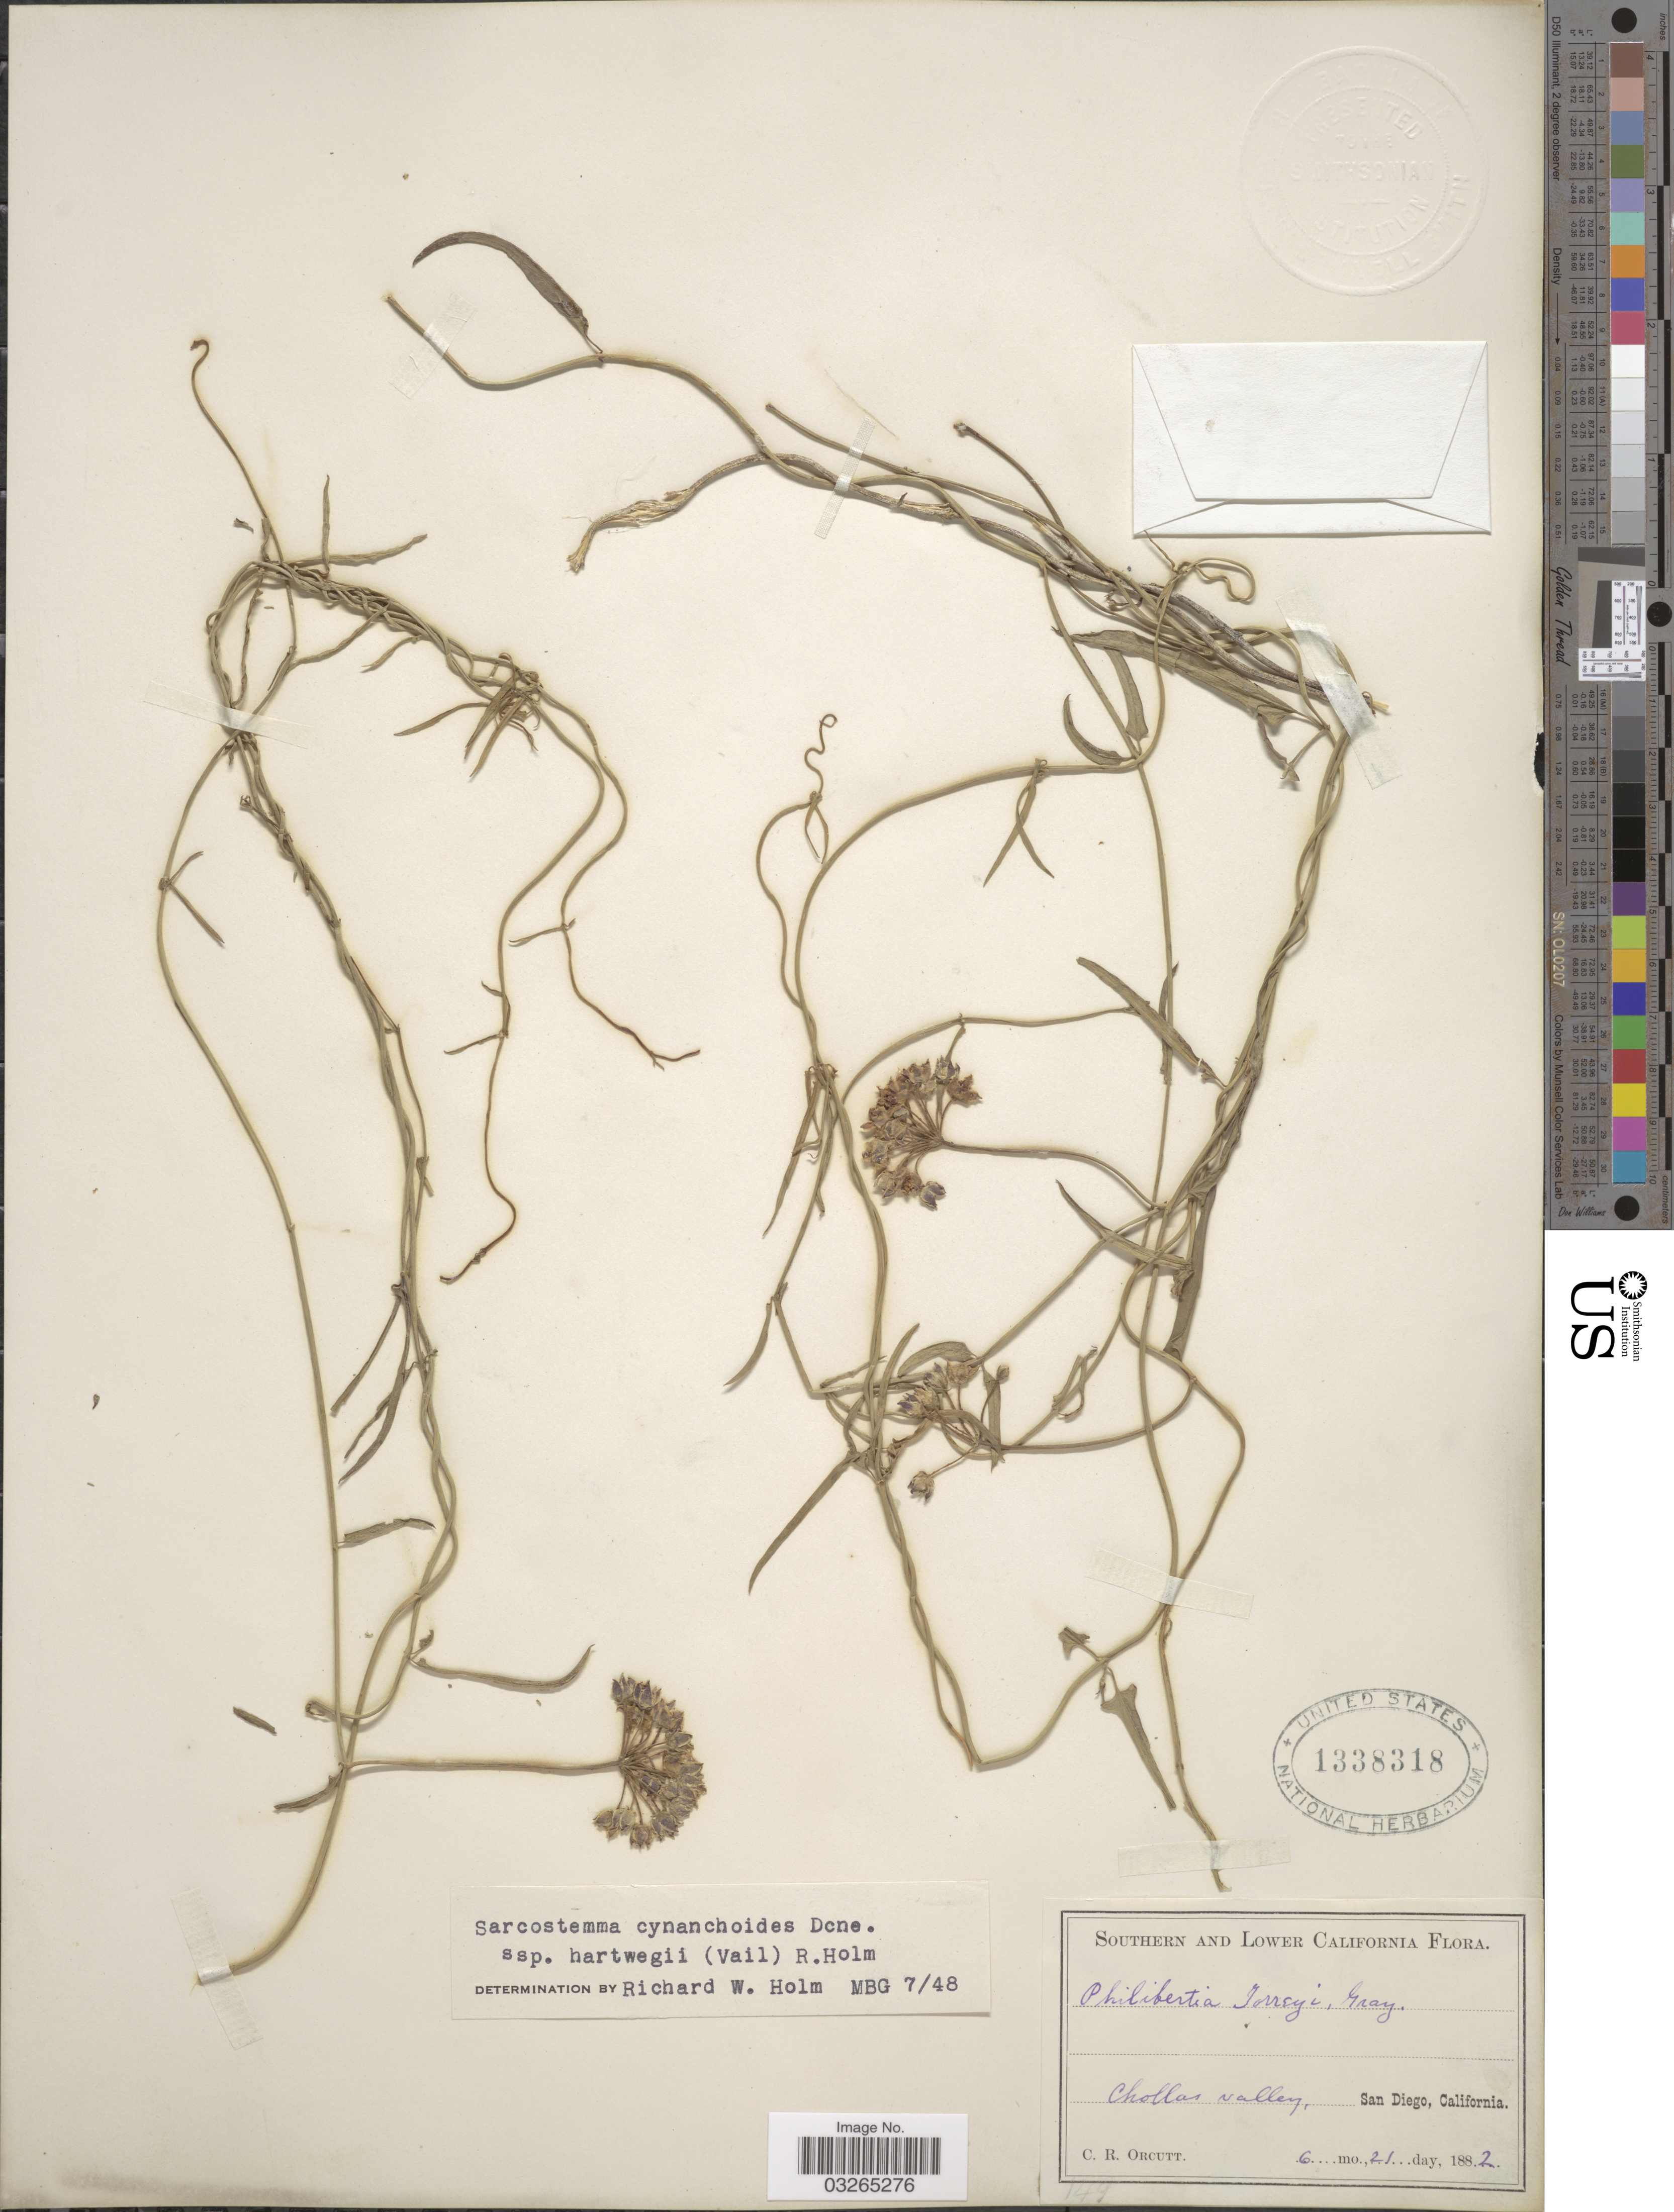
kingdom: Plantae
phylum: Tracheophyta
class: Magnoliopsida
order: Gentianales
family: Apocynaceae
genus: Sarcostemma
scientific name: Sarcostemma cynanchoides var. hartwegii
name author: (R.W. Holm) Shinners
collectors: C. R. Orcutt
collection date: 1882-06-21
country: United States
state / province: California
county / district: San Diego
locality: Southern and Lower California, Chollas valley, San Diego.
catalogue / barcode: US 1338318